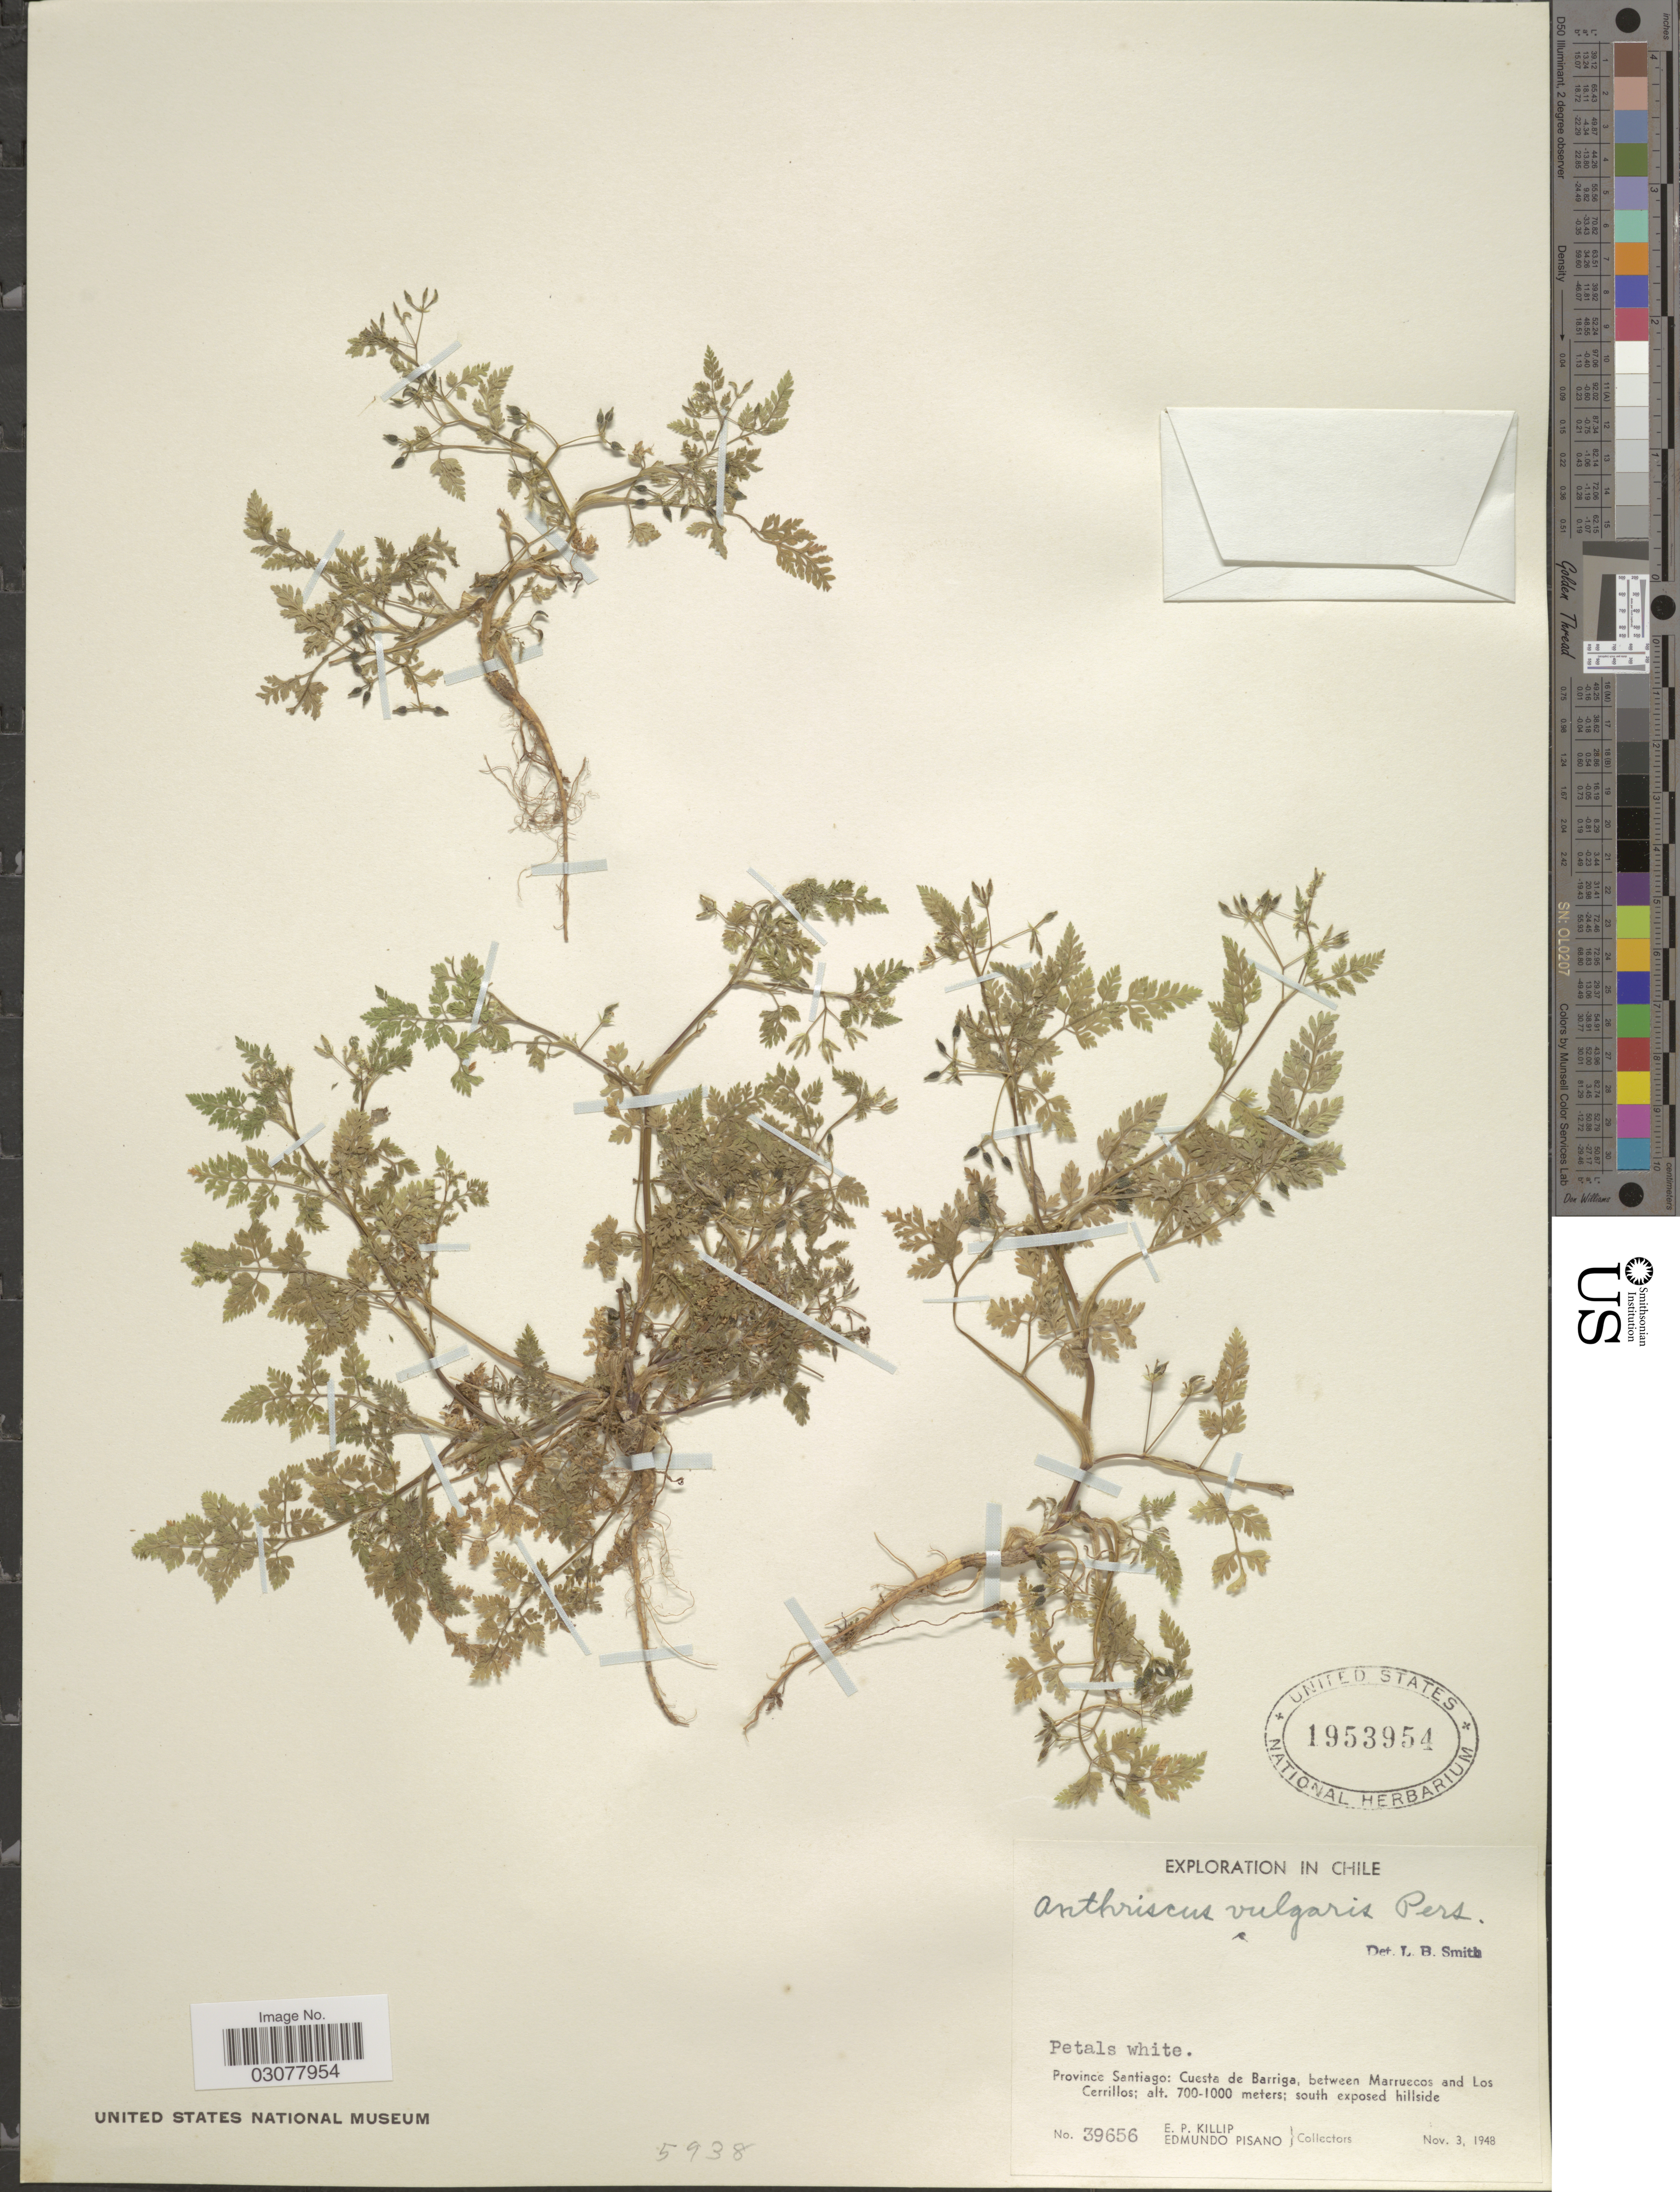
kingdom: Plantae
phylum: Tracheophyta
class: Magnoliopsida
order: Apiales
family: Apiaceae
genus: Anthriscus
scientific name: Anthriscus caucalis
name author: M. Bieb.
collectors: E. P. Killip & E. Pisano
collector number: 39656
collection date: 1948-11-03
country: Chile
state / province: Región Metropolitana (RM)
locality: Province Santiago: Cuesta de Barriga, between Marruecos and Los Cerrillos.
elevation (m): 700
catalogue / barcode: US 1953954